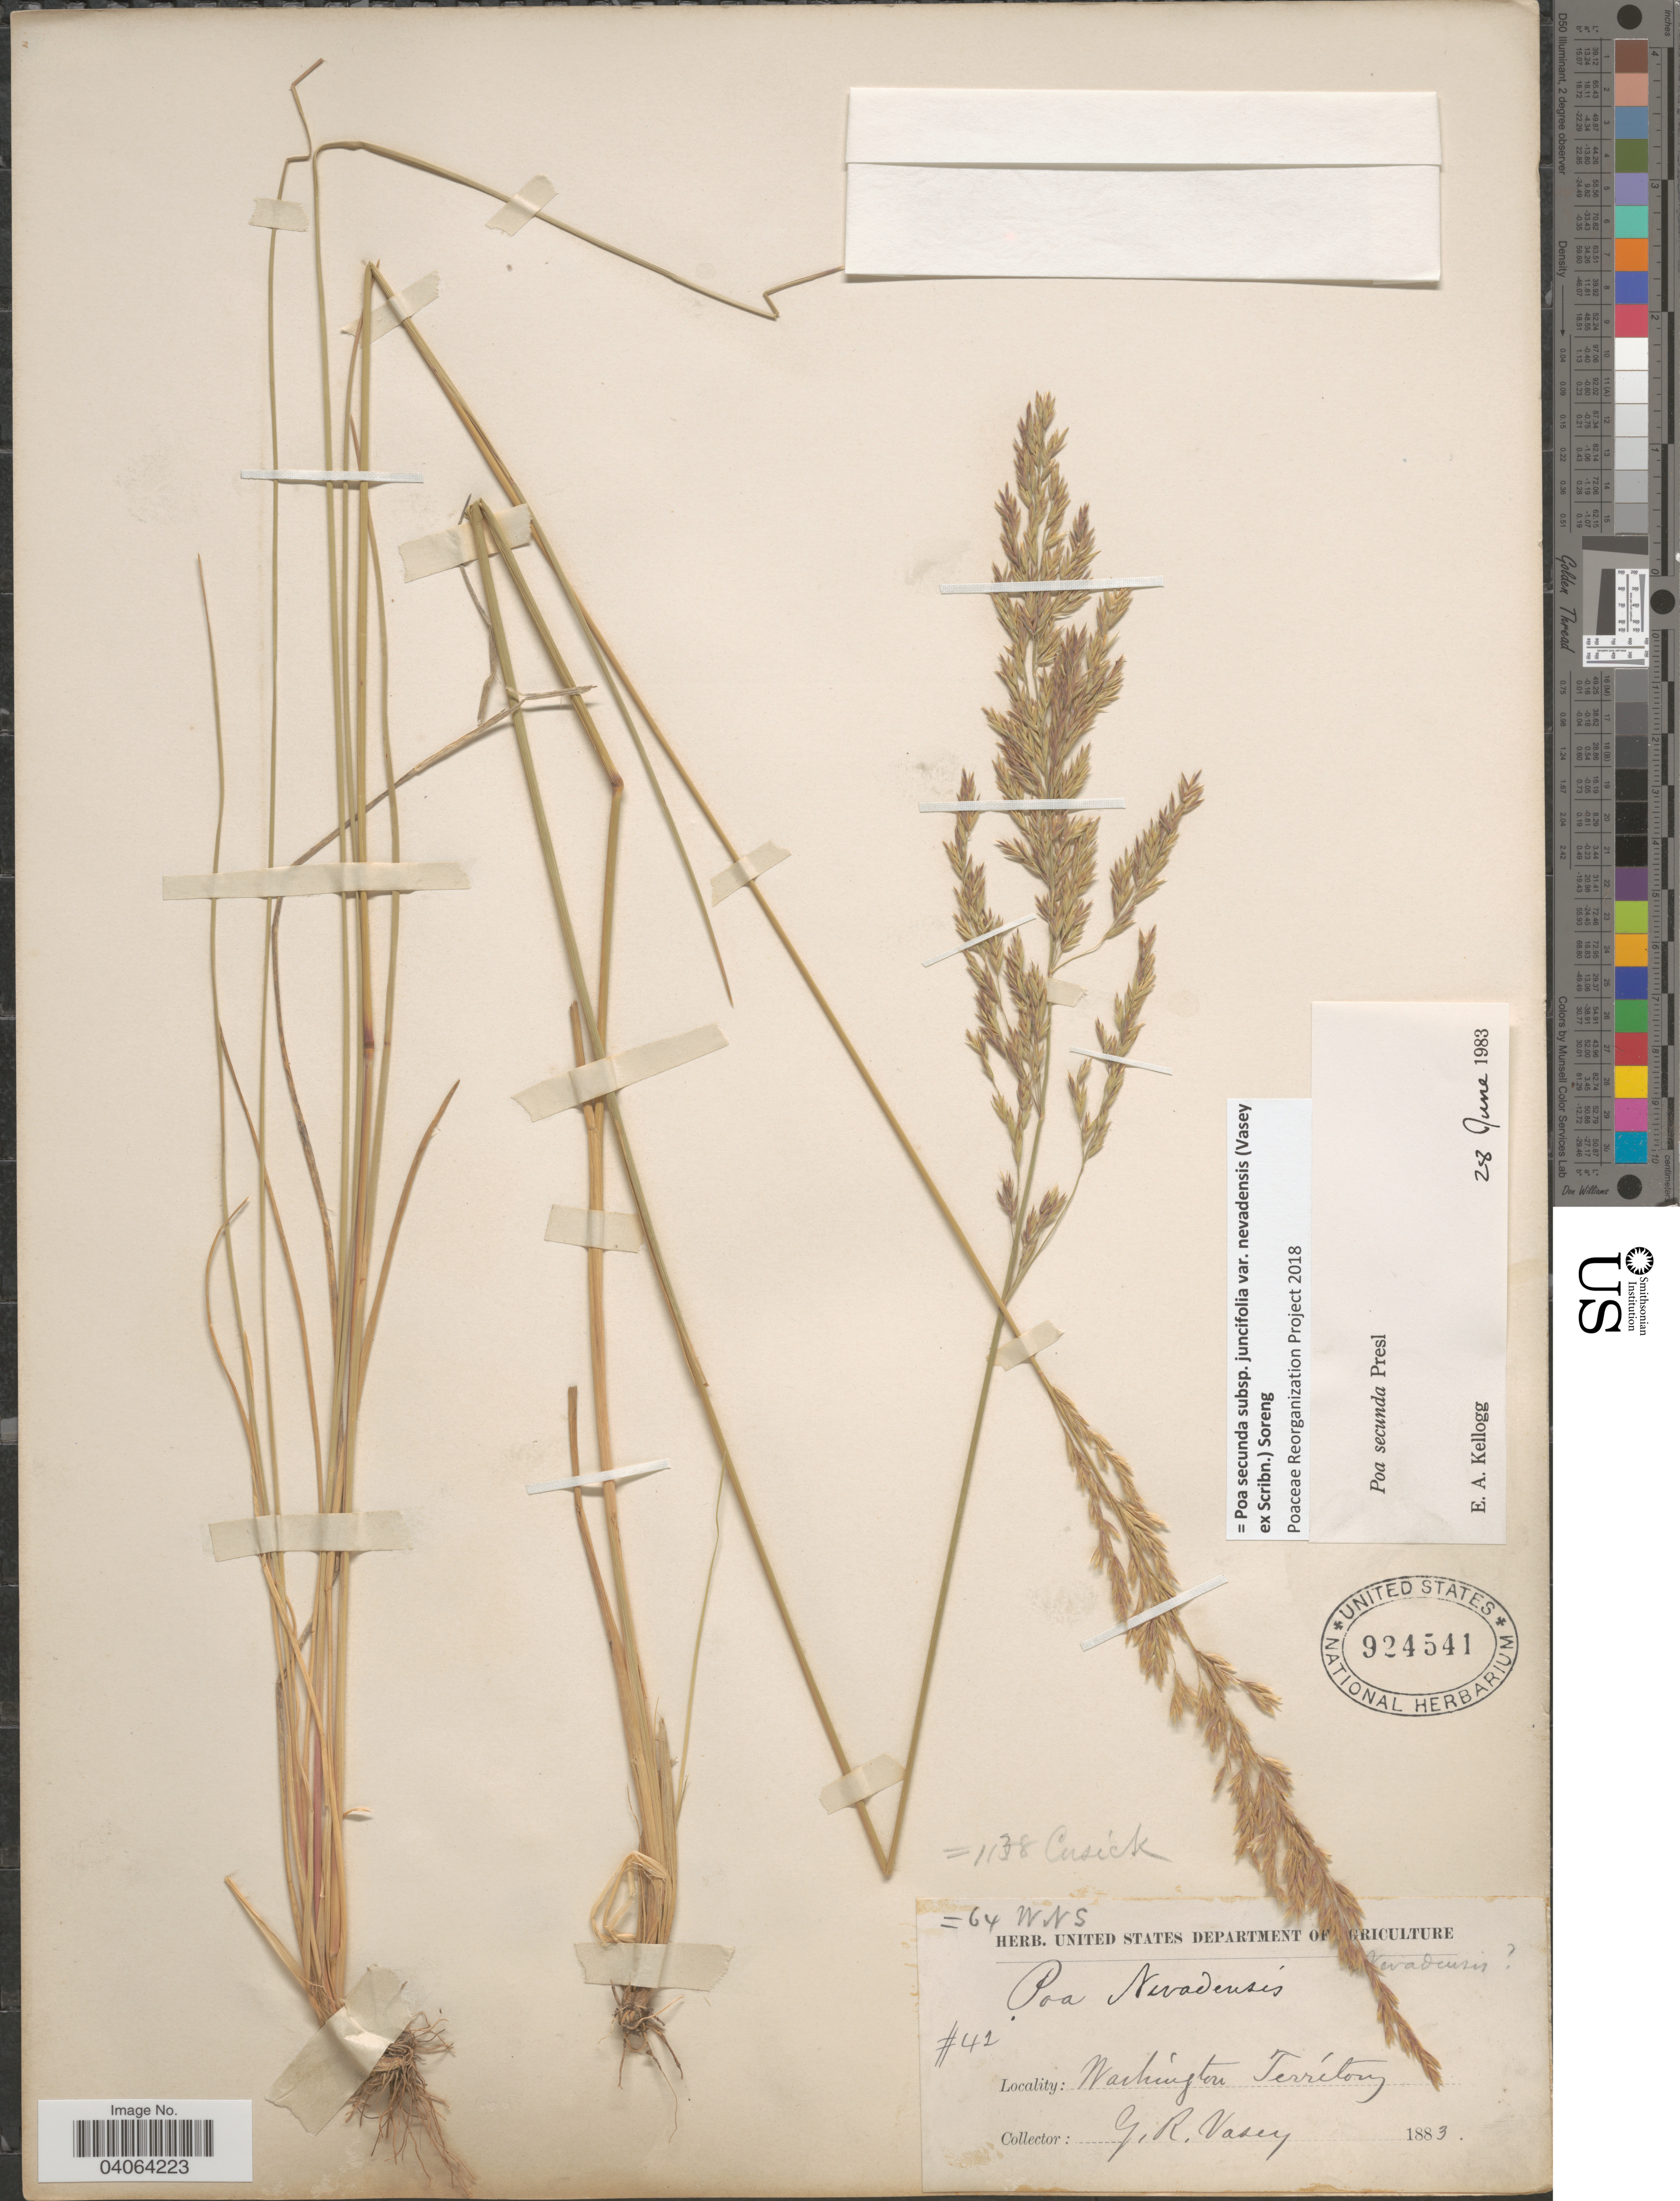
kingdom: Plantae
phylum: Tracheophyta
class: Liliopsida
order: Poales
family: Poaceae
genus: Poa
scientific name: Poa secunda subsp. juncifolia var. nevadensis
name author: (Vasey ex Scribn.) Soreng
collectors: G. R. Vasey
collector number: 42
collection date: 1883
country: United States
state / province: Washington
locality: Washington Territory.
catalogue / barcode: US 924541